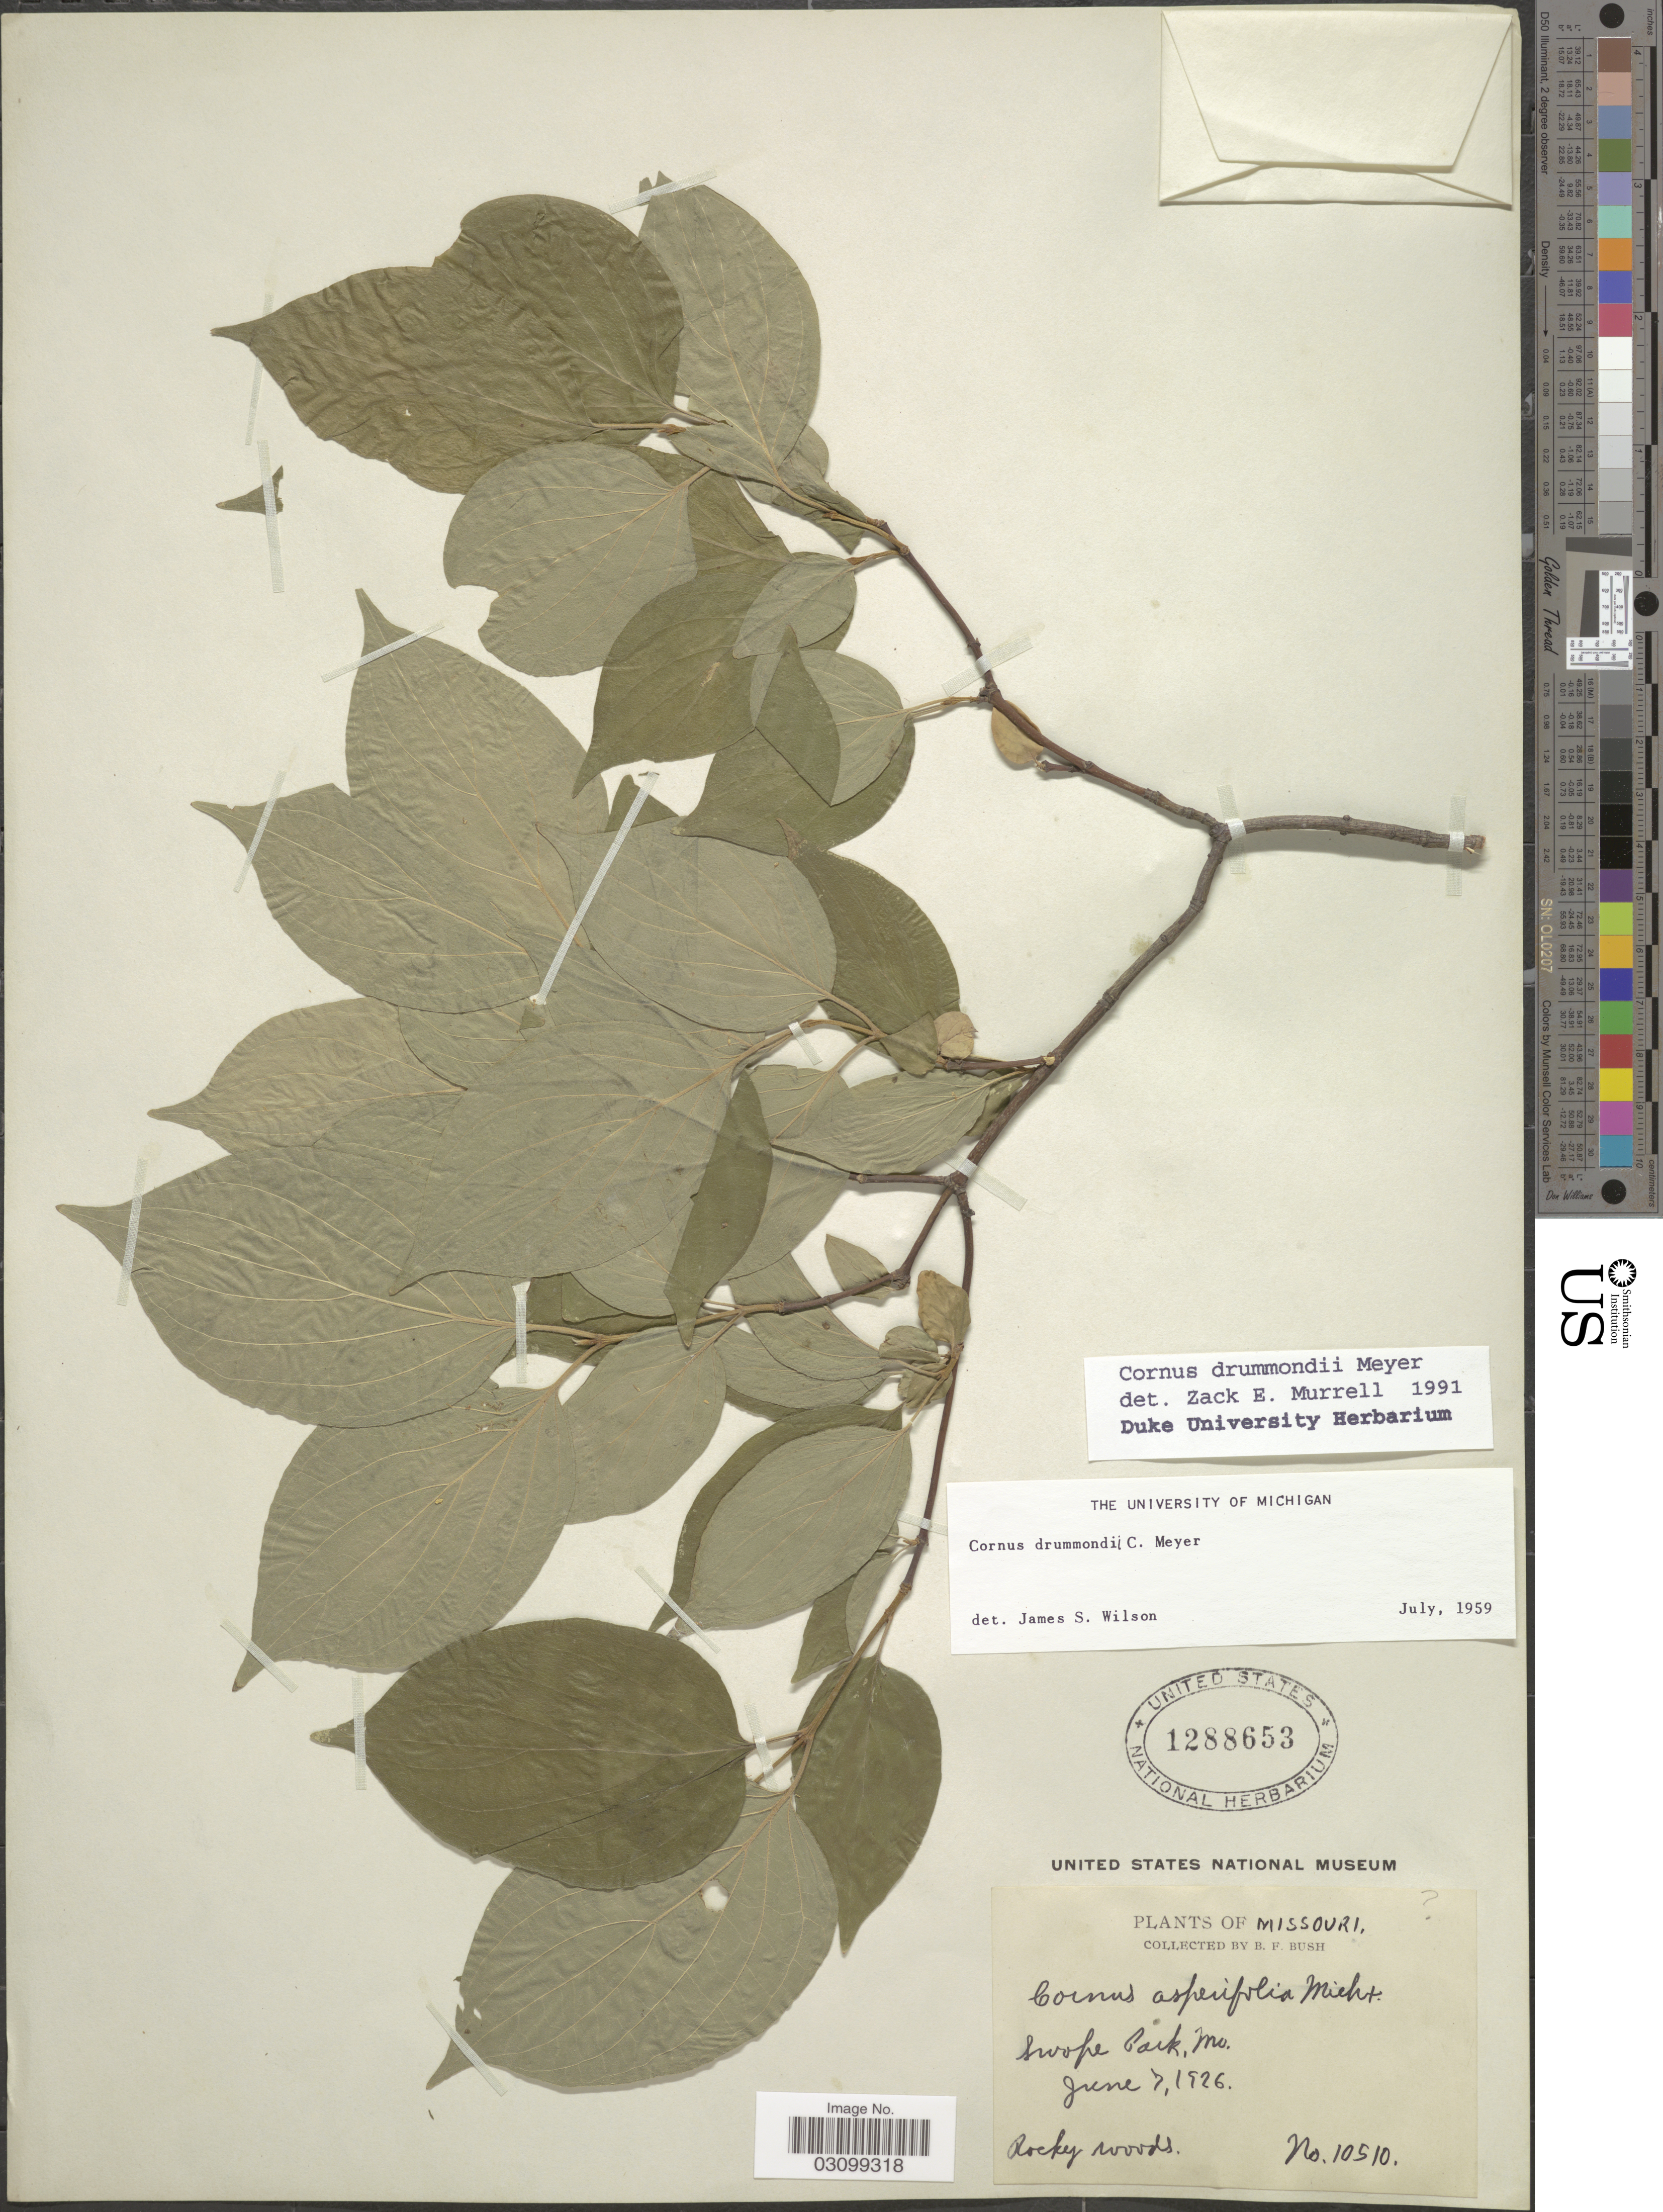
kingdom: Plantae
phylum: Tracheophyta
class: Magnoliopsida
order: Cornales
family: Cornaceae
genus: Cornus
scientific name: Cornus drummondii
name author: C.A. Mey.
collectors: B. F. Bush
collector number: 10510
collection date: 1926-06-07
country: United States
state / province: Missouri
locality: Swope Park.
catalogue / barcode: US 1288653